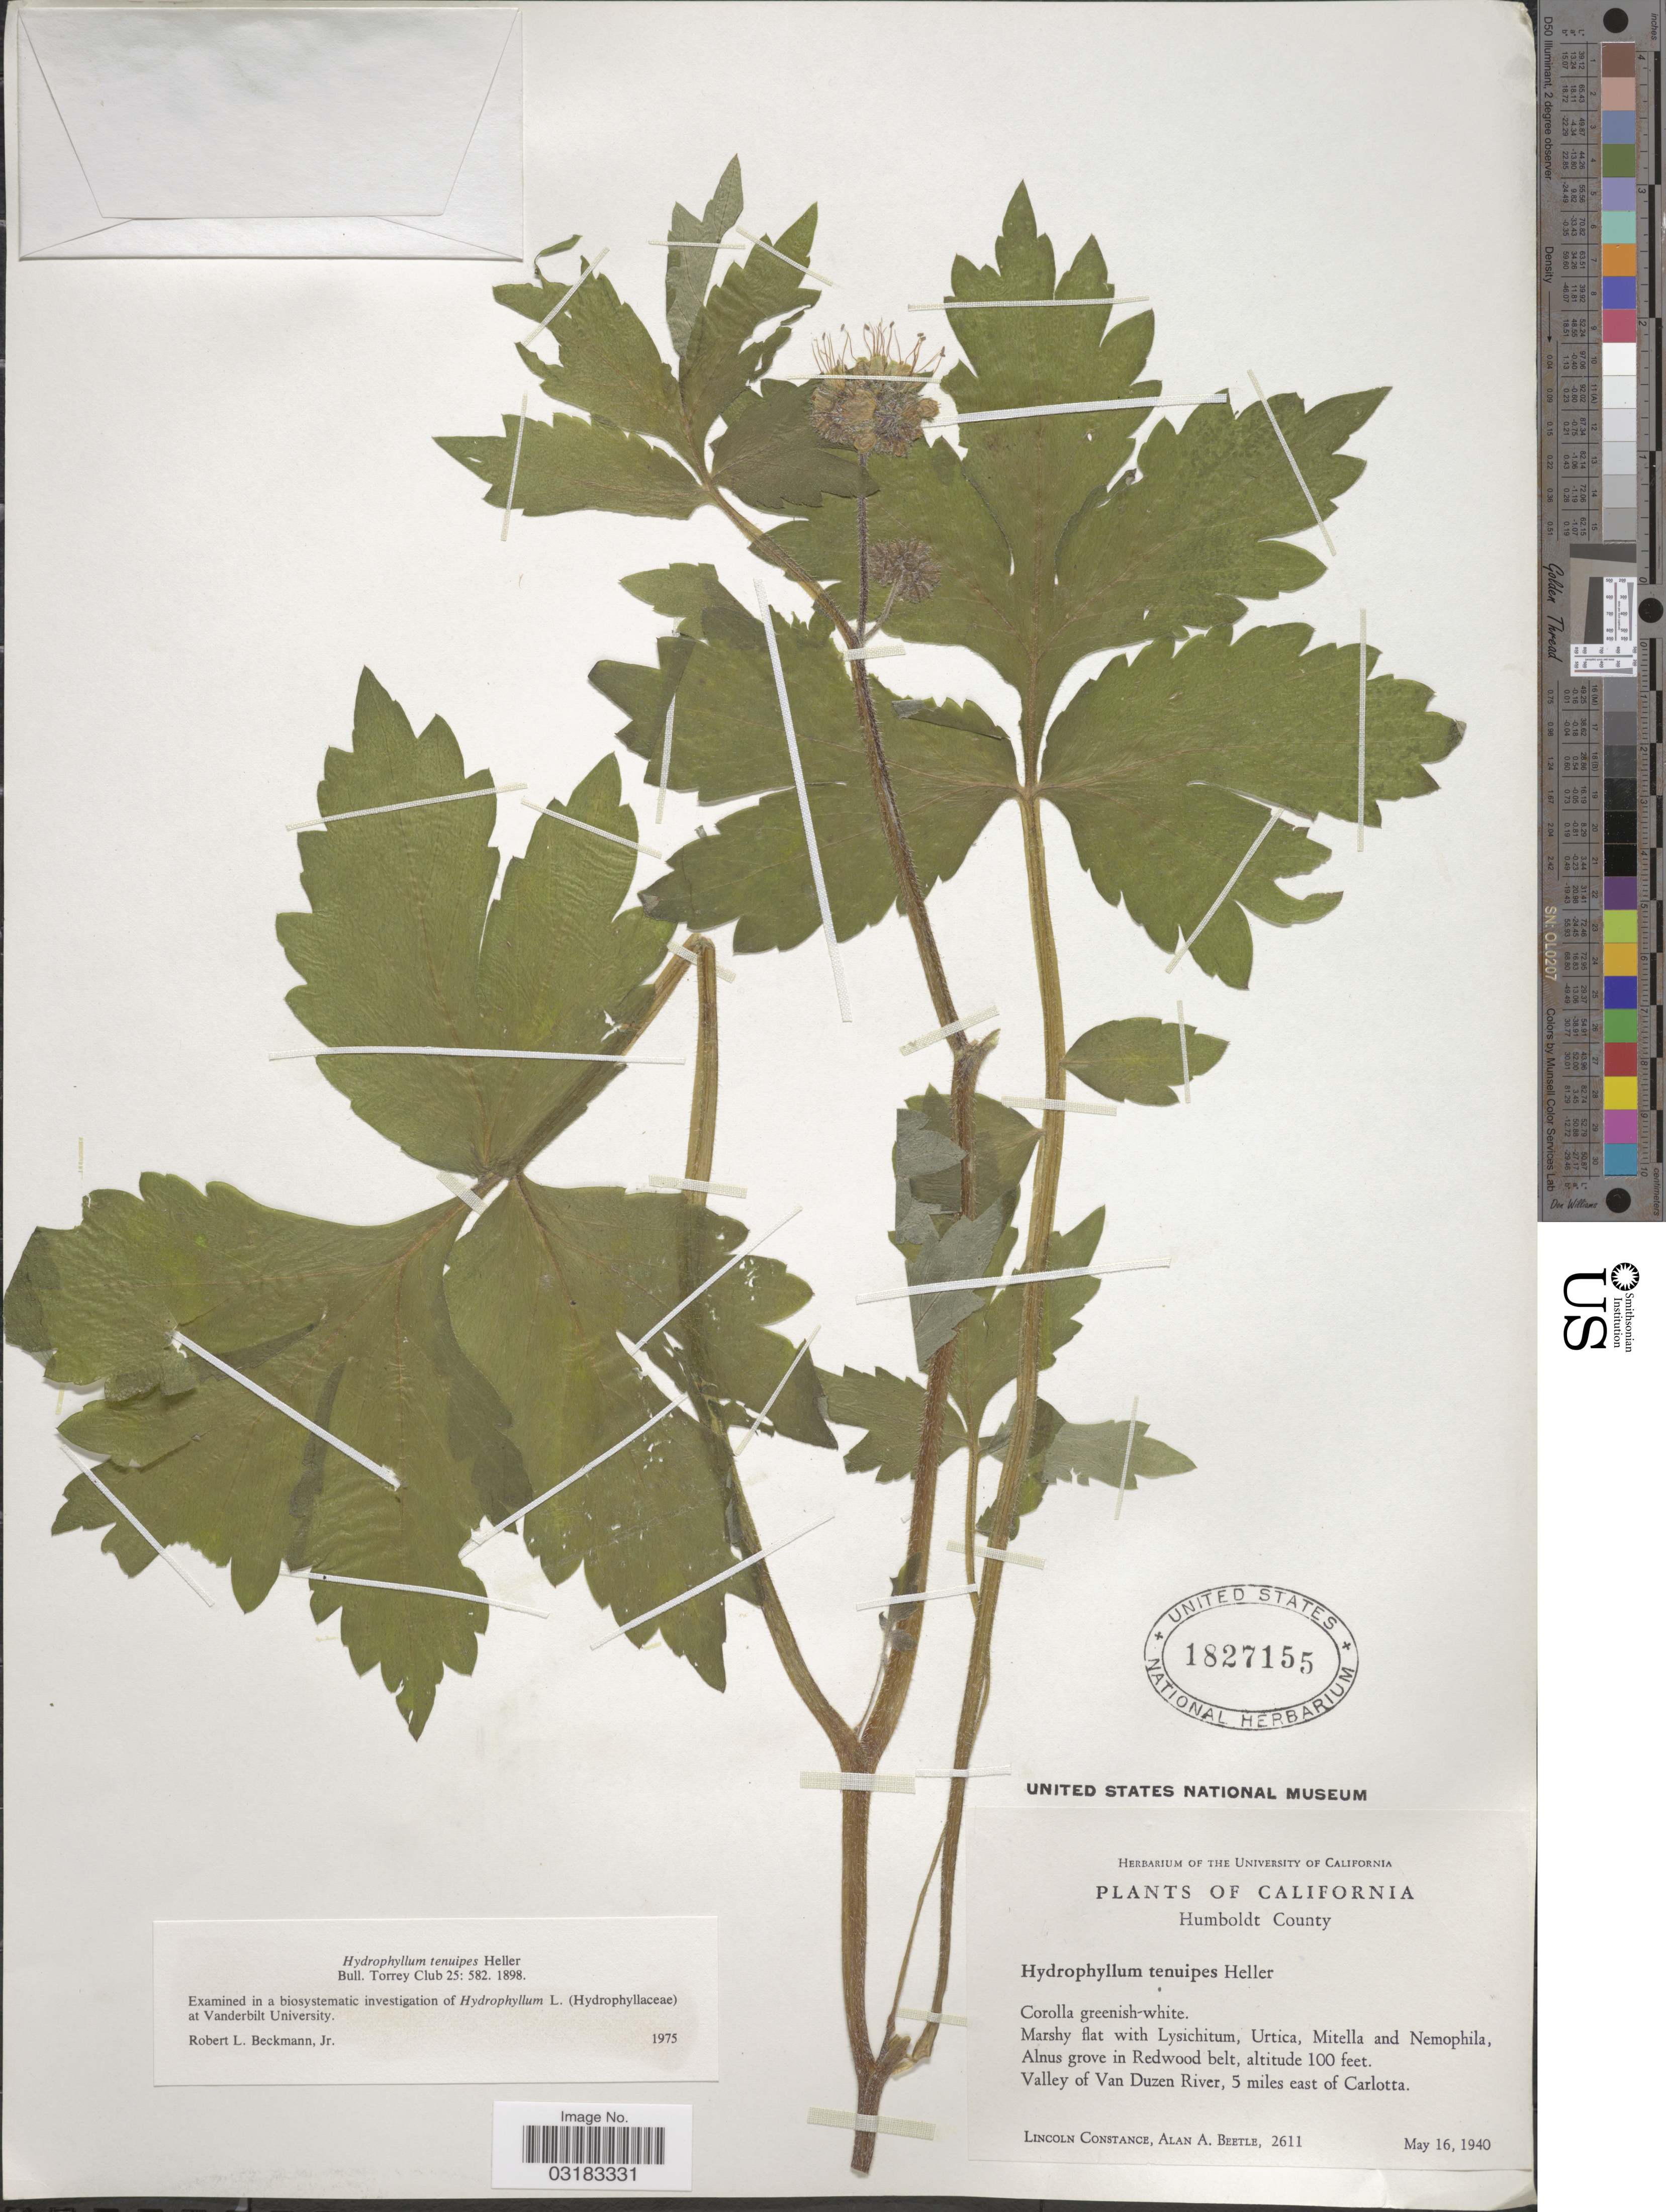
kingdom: Plantae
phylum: Tracheophyta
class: Magnoliopsida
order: Boraginales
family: Hydrophyllaceae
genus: Hydrophyllum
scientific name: Hydrophyllum tenuipes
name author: A. Heller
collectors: L. Constance & A. A. Beetle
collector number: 2611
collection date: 1940-05-16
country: United States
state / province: California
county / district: Humboldt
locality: Humboldt County. Valley of Van Duzen River, 5 miles east of Carlotta.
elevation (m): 30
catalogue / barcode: US 1827155